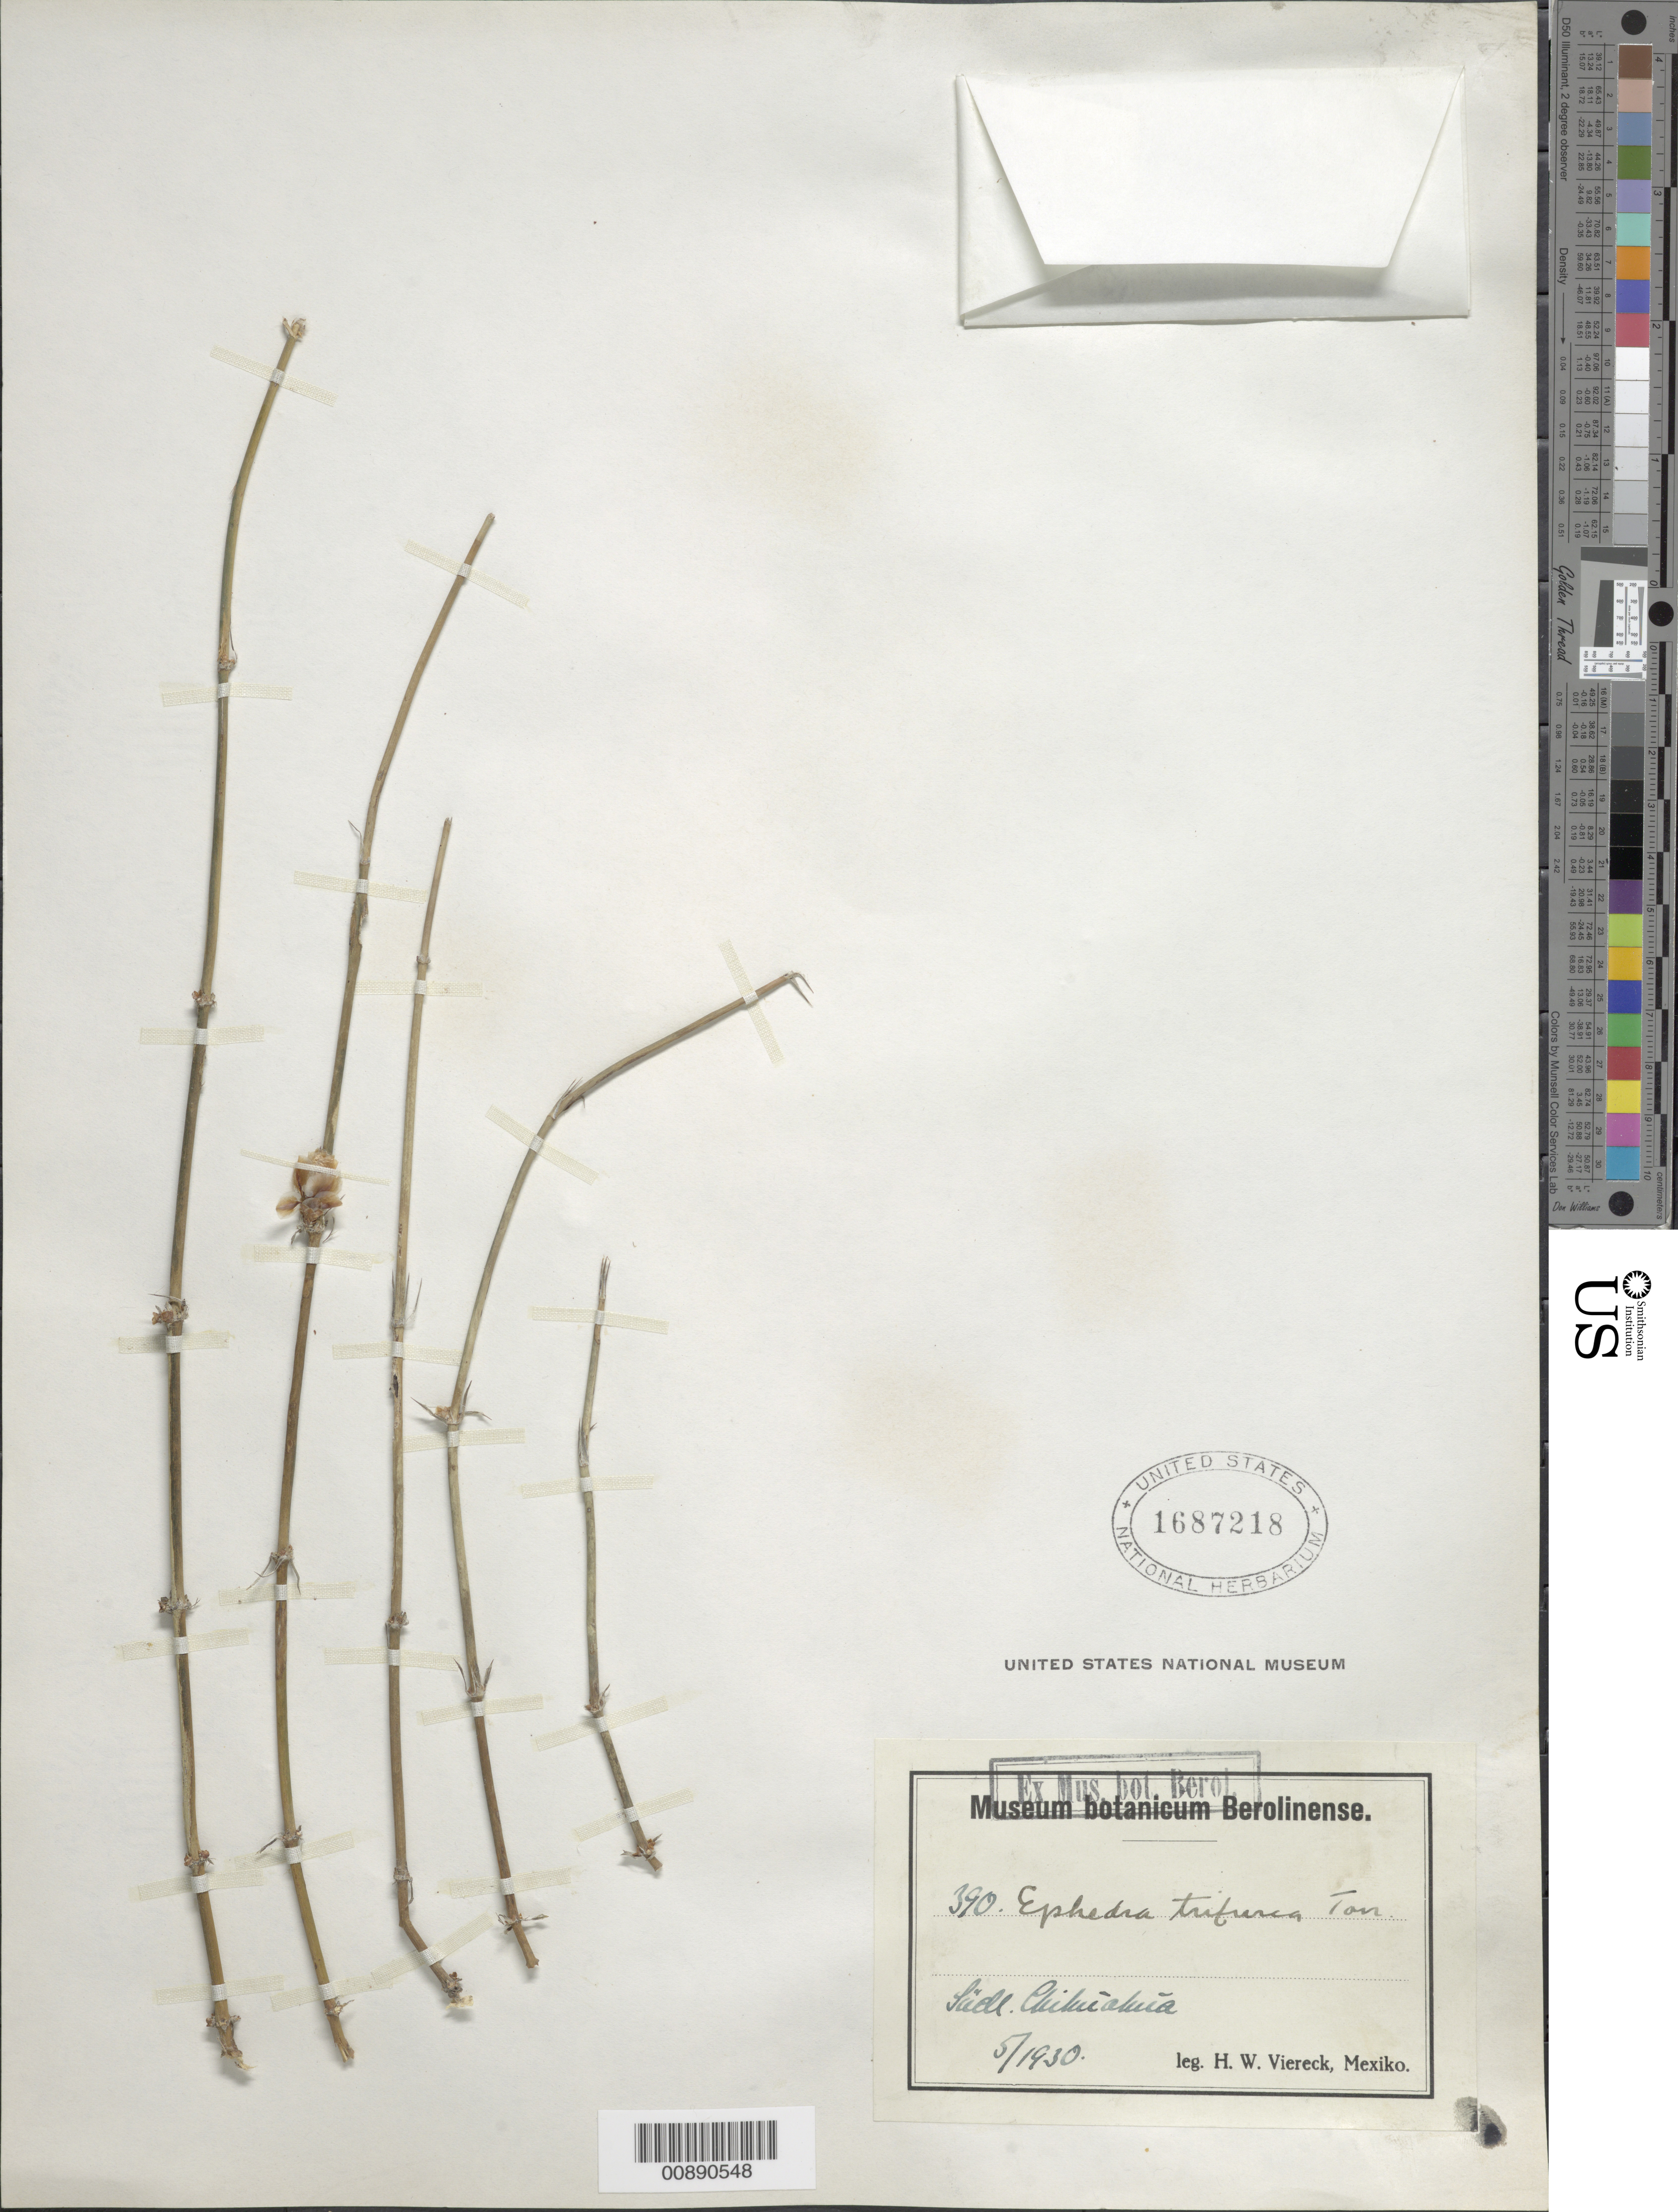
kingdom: Plantae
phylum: Tracheophyta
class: Gnetopsida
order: Ephedrales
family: Ephedraceae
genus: Ephedra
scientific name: Ephedra trifurca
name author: Torr. ex S. Watson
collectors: H. W. Viereck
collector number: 390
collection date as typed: May 1930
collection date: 1930-05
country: Mexico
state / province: Chihuahua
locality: Südl. [sic], Chihuahua.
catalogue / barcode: US 1687218